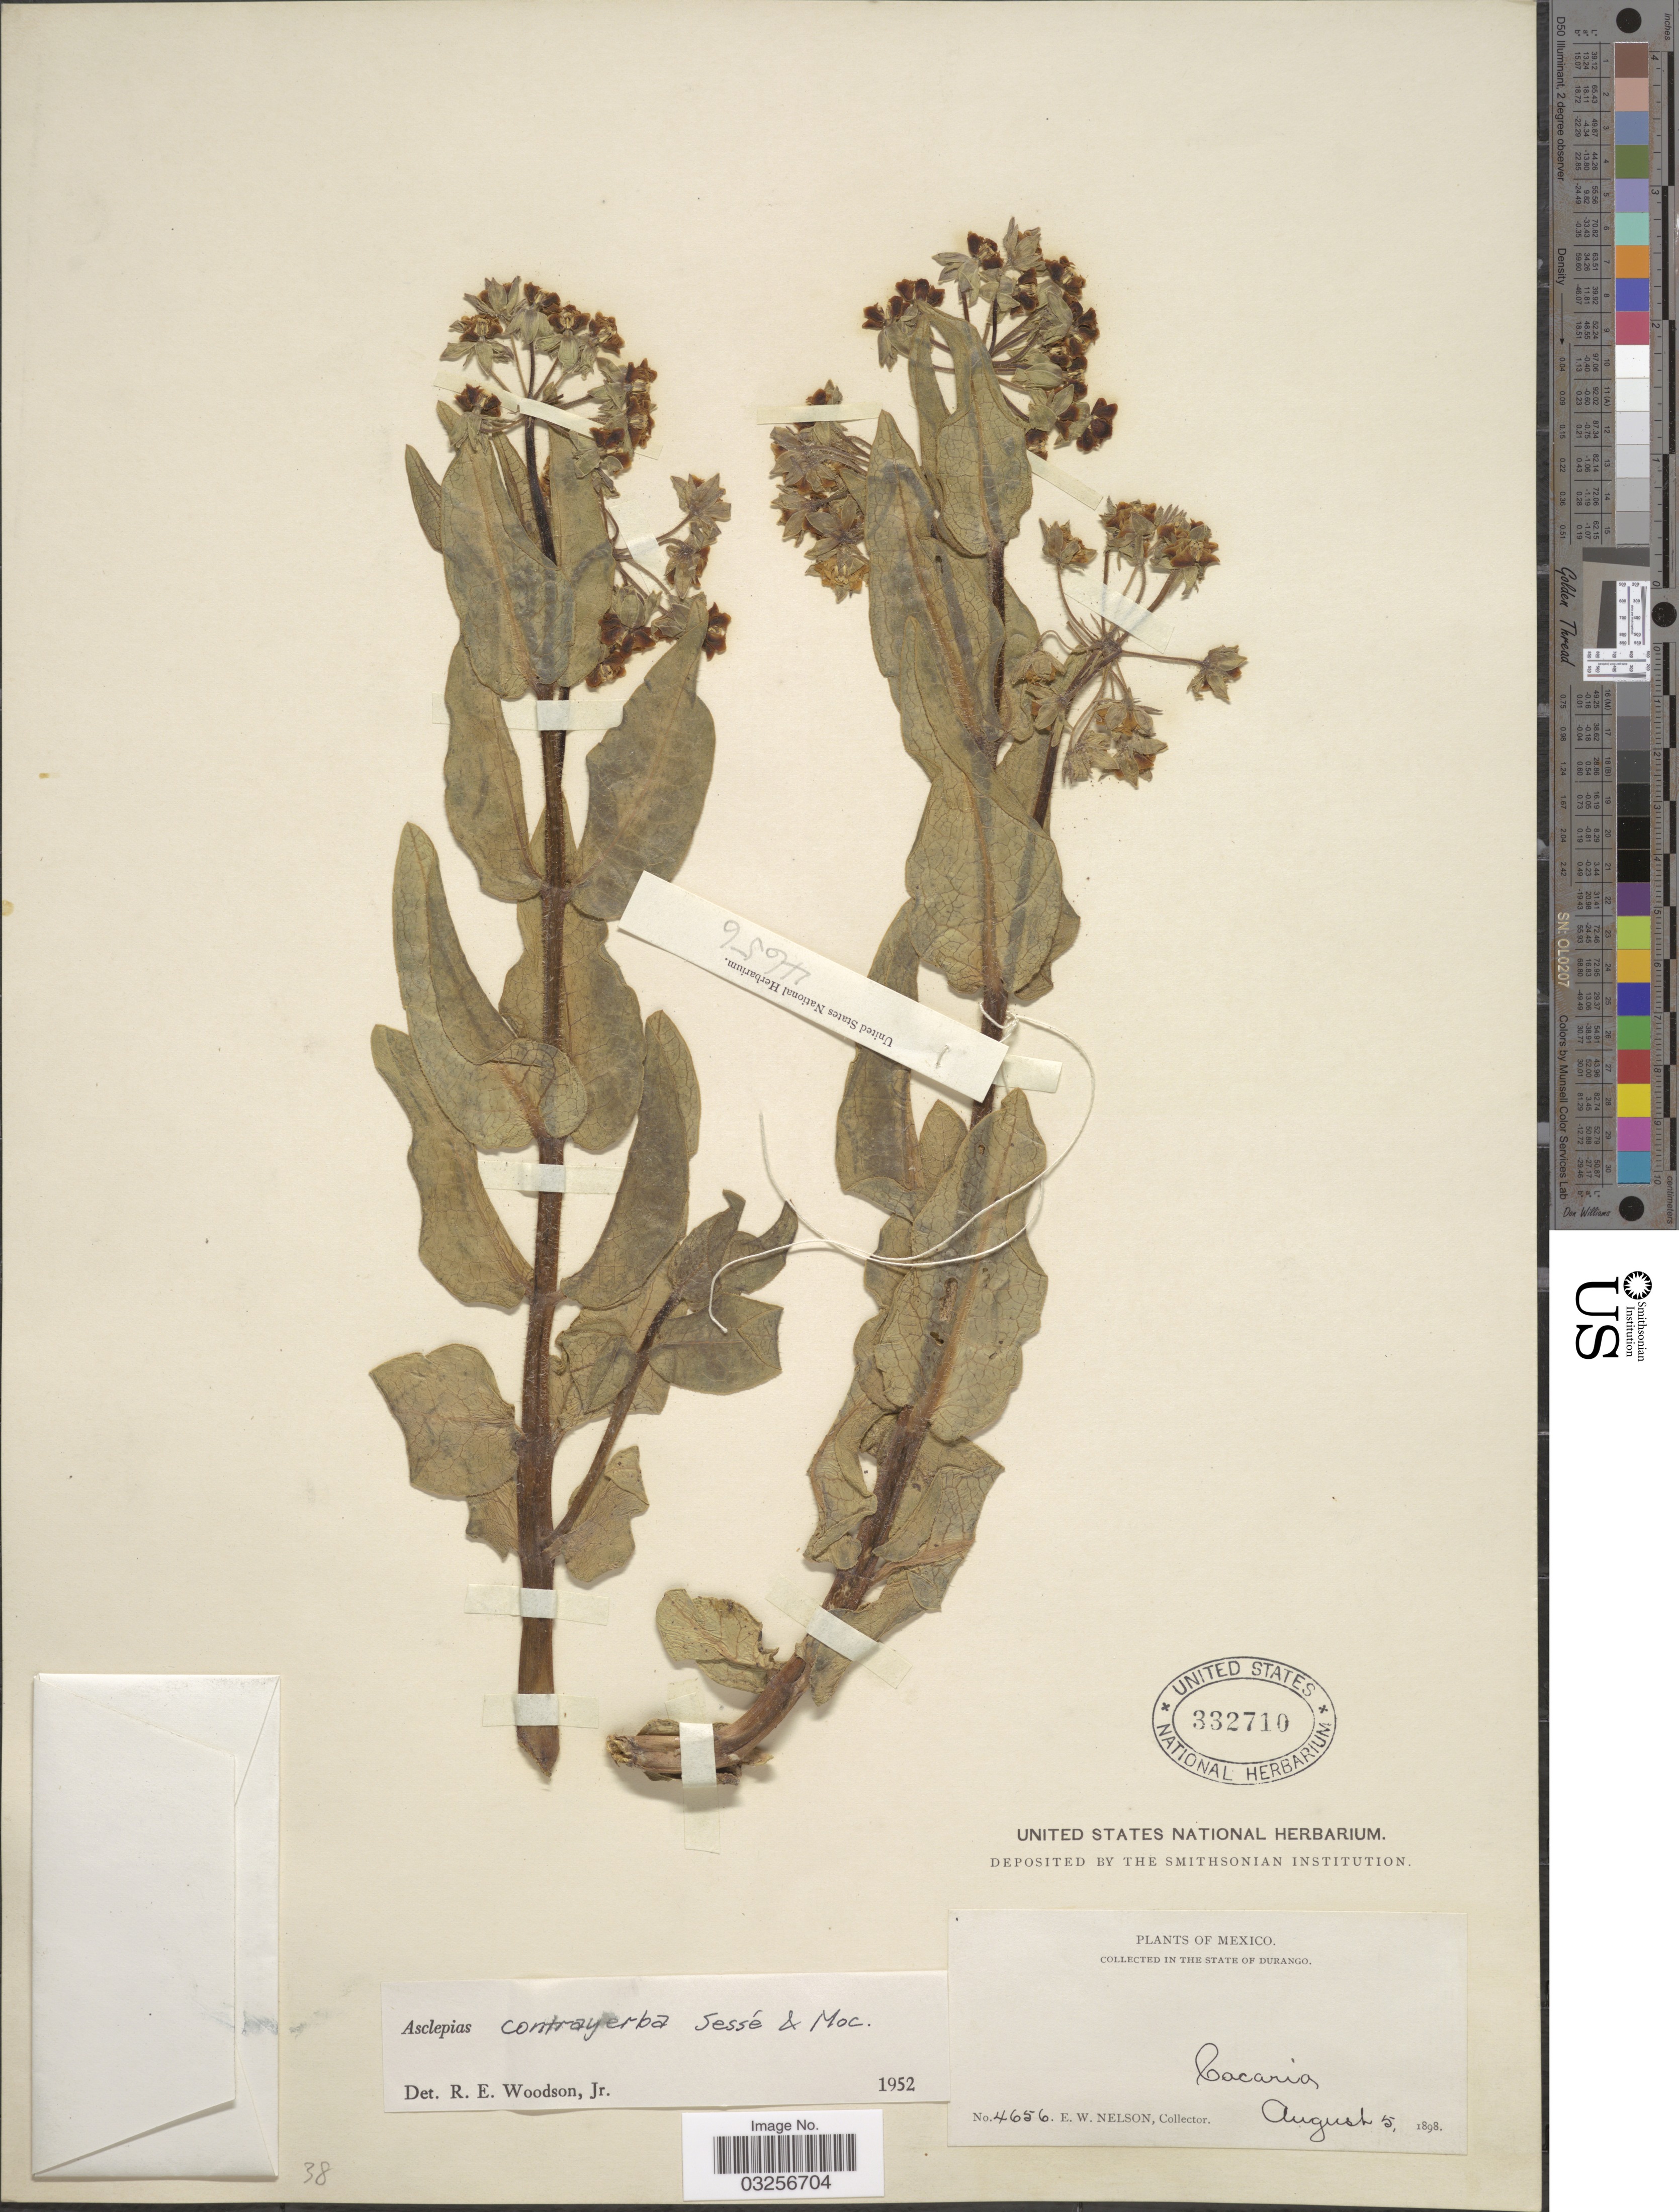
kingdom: Plantae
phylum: Tracheophyta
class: Magnoliopsida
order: Gentianales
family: Apocynaceae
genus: Asclepias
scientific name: Asclepias contrayerba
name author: Sessé & Moc.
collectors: E. W. Nelson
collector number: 4656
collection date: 1898-08-05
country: Mexico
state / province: Durango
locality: Cacaria.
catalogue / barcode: US 332710